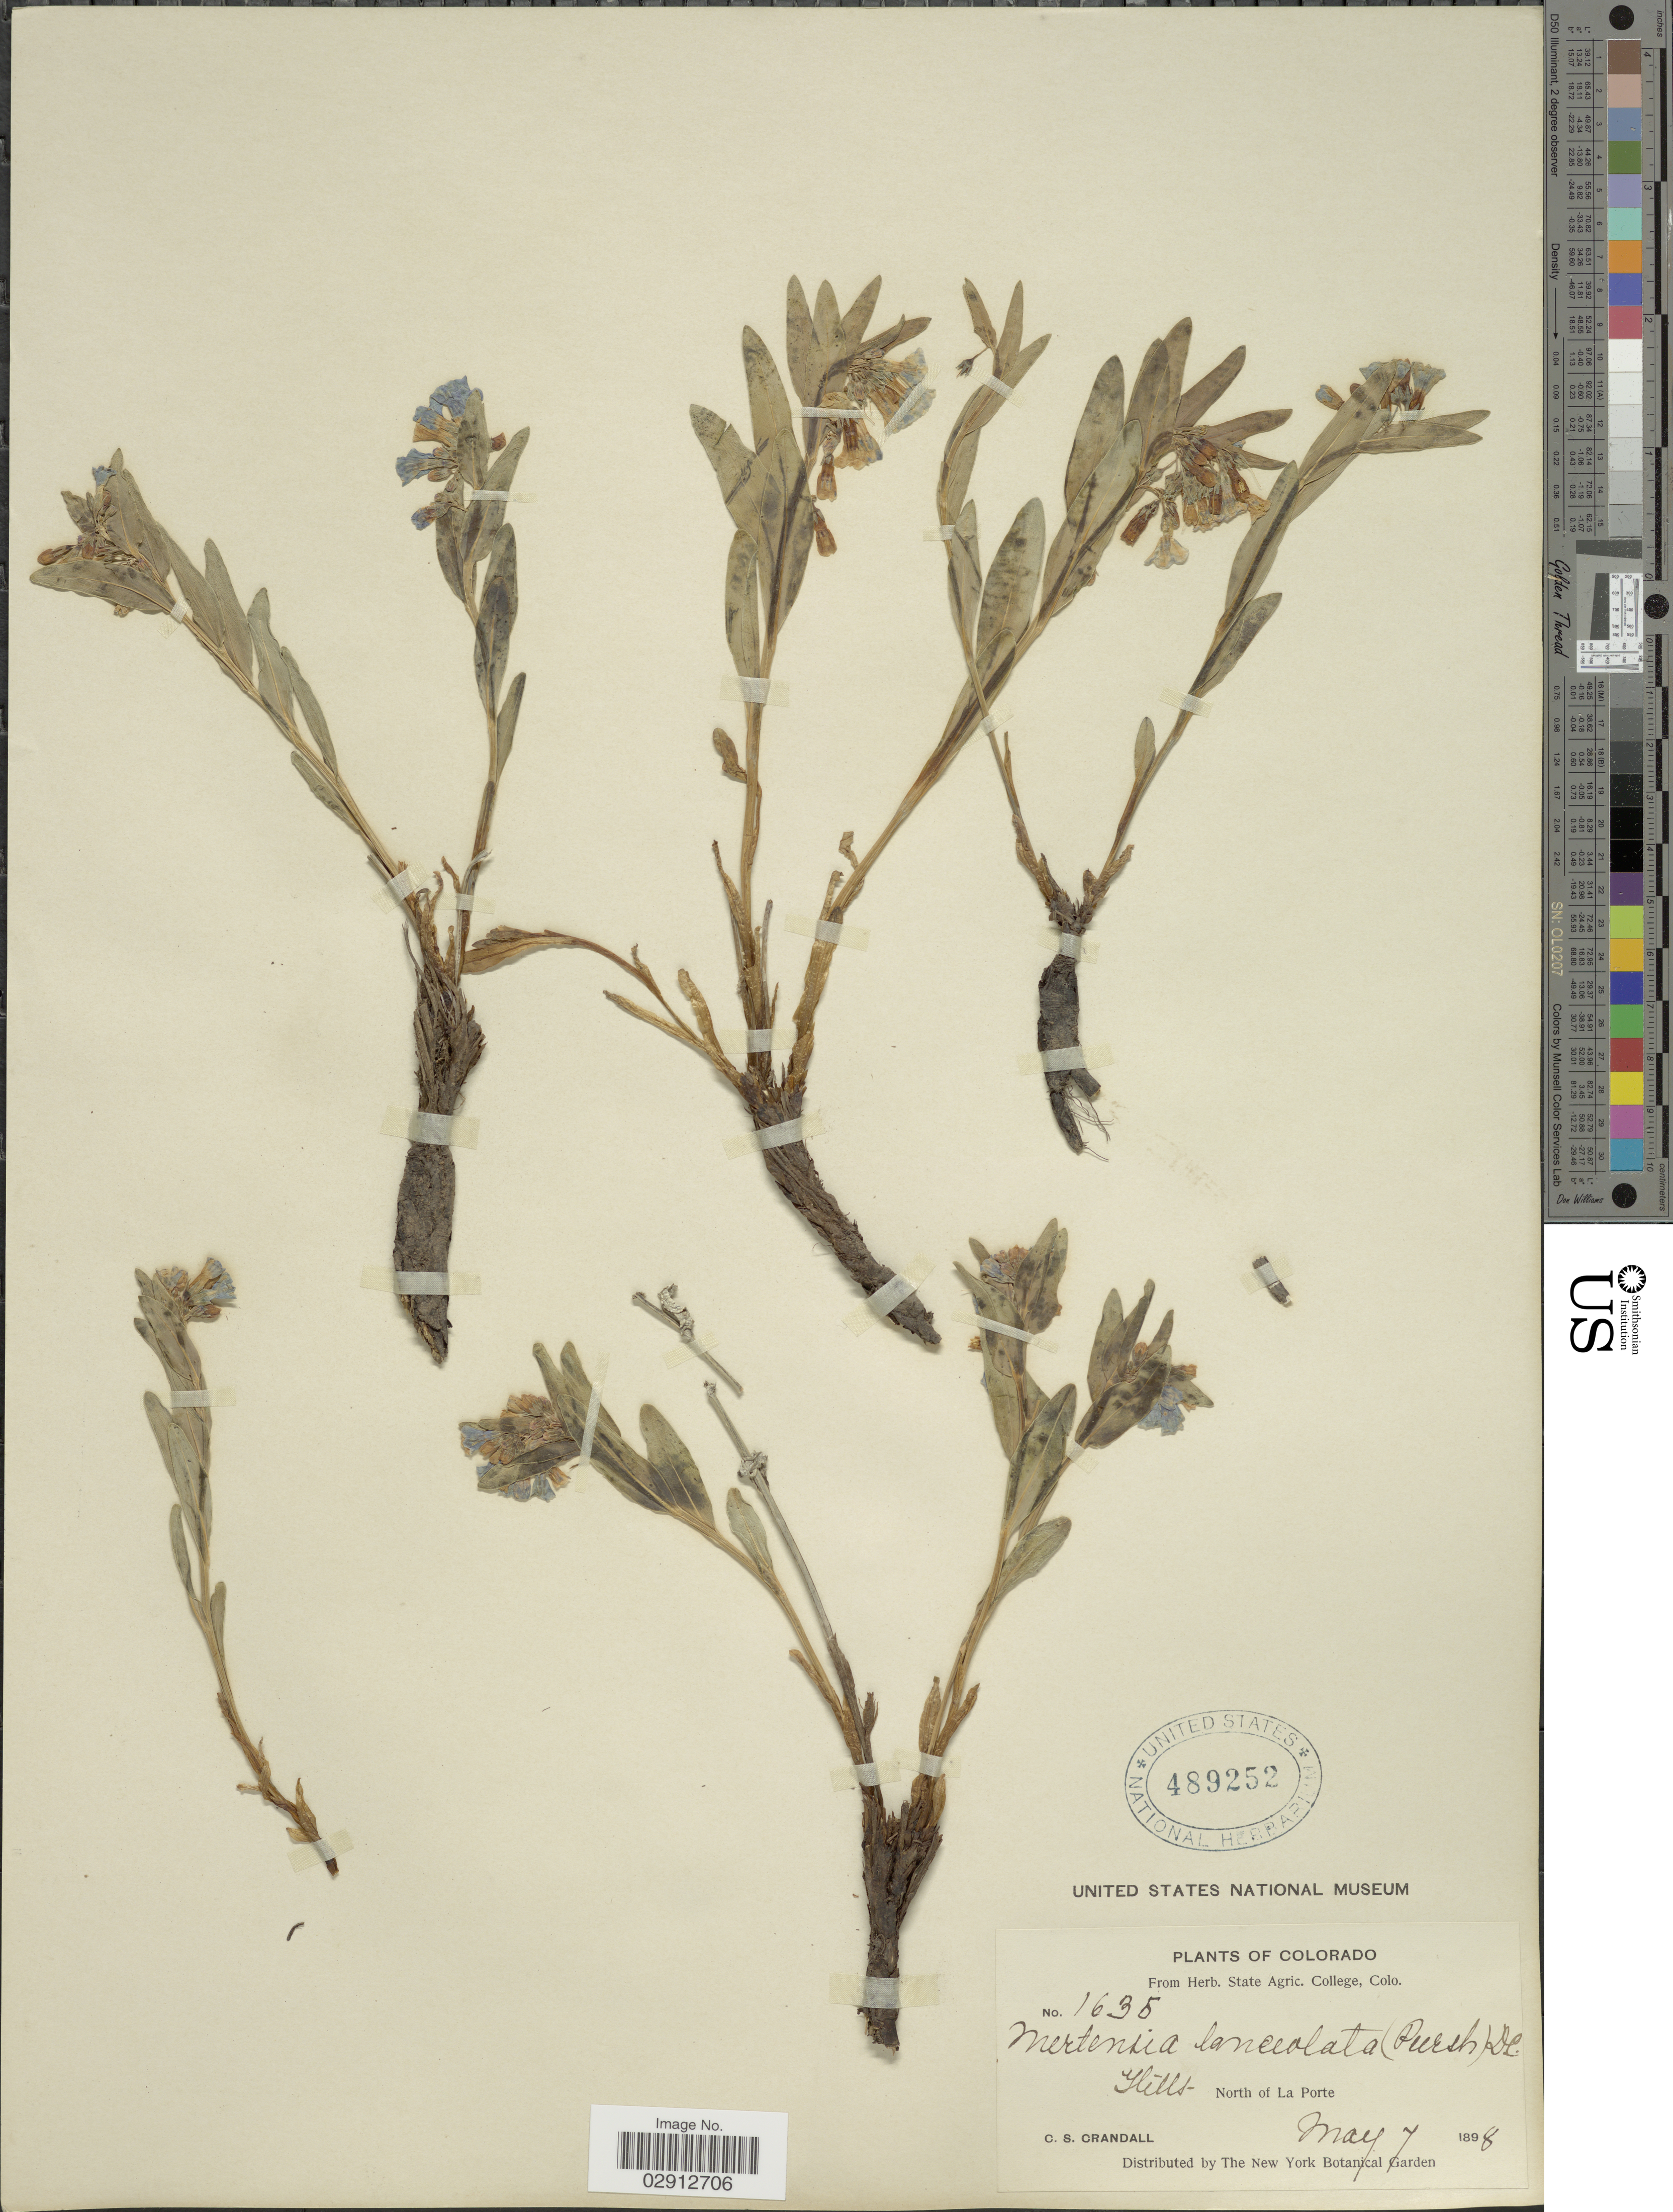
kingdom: Plantae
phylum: Tracheophyta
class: Magnoliopsida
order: Boraginales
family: Boraginaceae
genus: Mertensia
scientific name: Mertensia lanceolata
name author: (Pursh) DC. ex A. DC.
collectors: C. Crandall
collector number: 1635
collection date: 1898-05-07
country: United States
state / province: Colorado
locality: HHills North of La Porte.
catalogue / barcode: US 489252